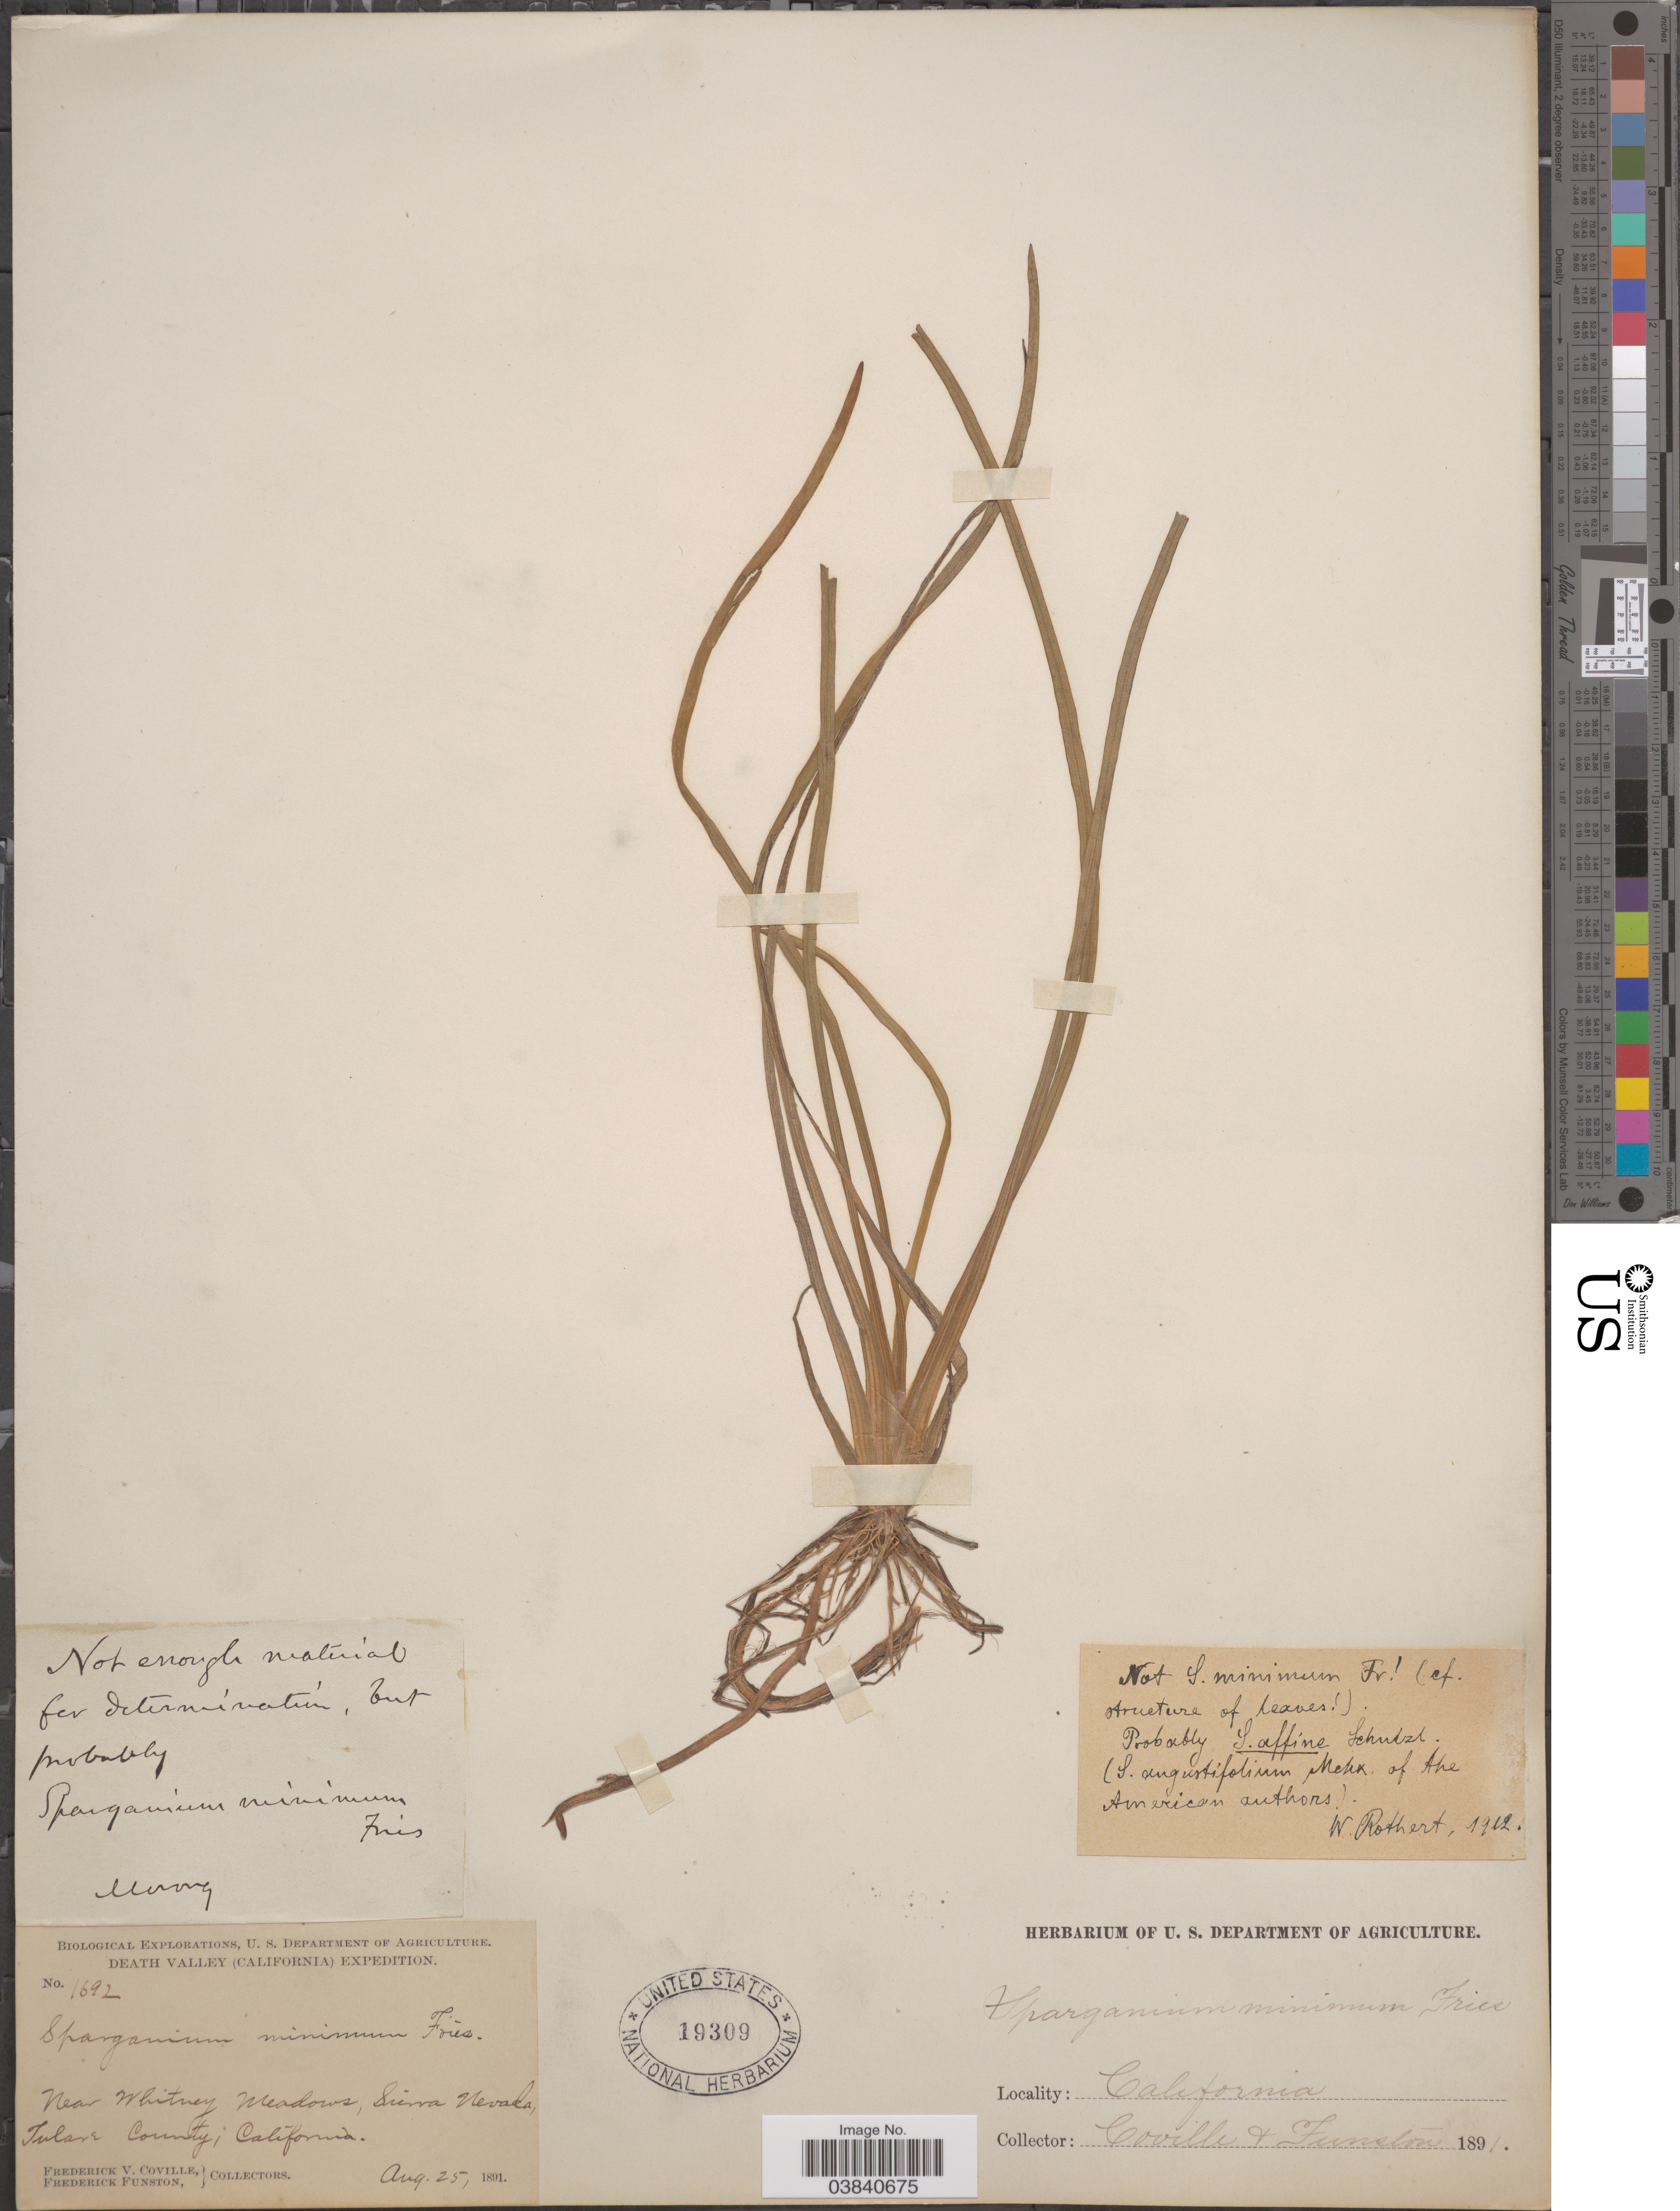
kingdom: Plantae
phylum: Tracheophyta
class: Liliopsida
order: Poales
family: Typhaceae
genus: Sparganium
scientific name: Sparganium sp.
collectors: F. V. Coville & F. Funston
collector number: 1692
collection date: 1891-08-25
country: United States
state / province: California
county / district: Tulare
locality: Death Valley. Near Whitney Meadows, Sierra Nevada, Tulare County.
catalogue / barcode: US 19309